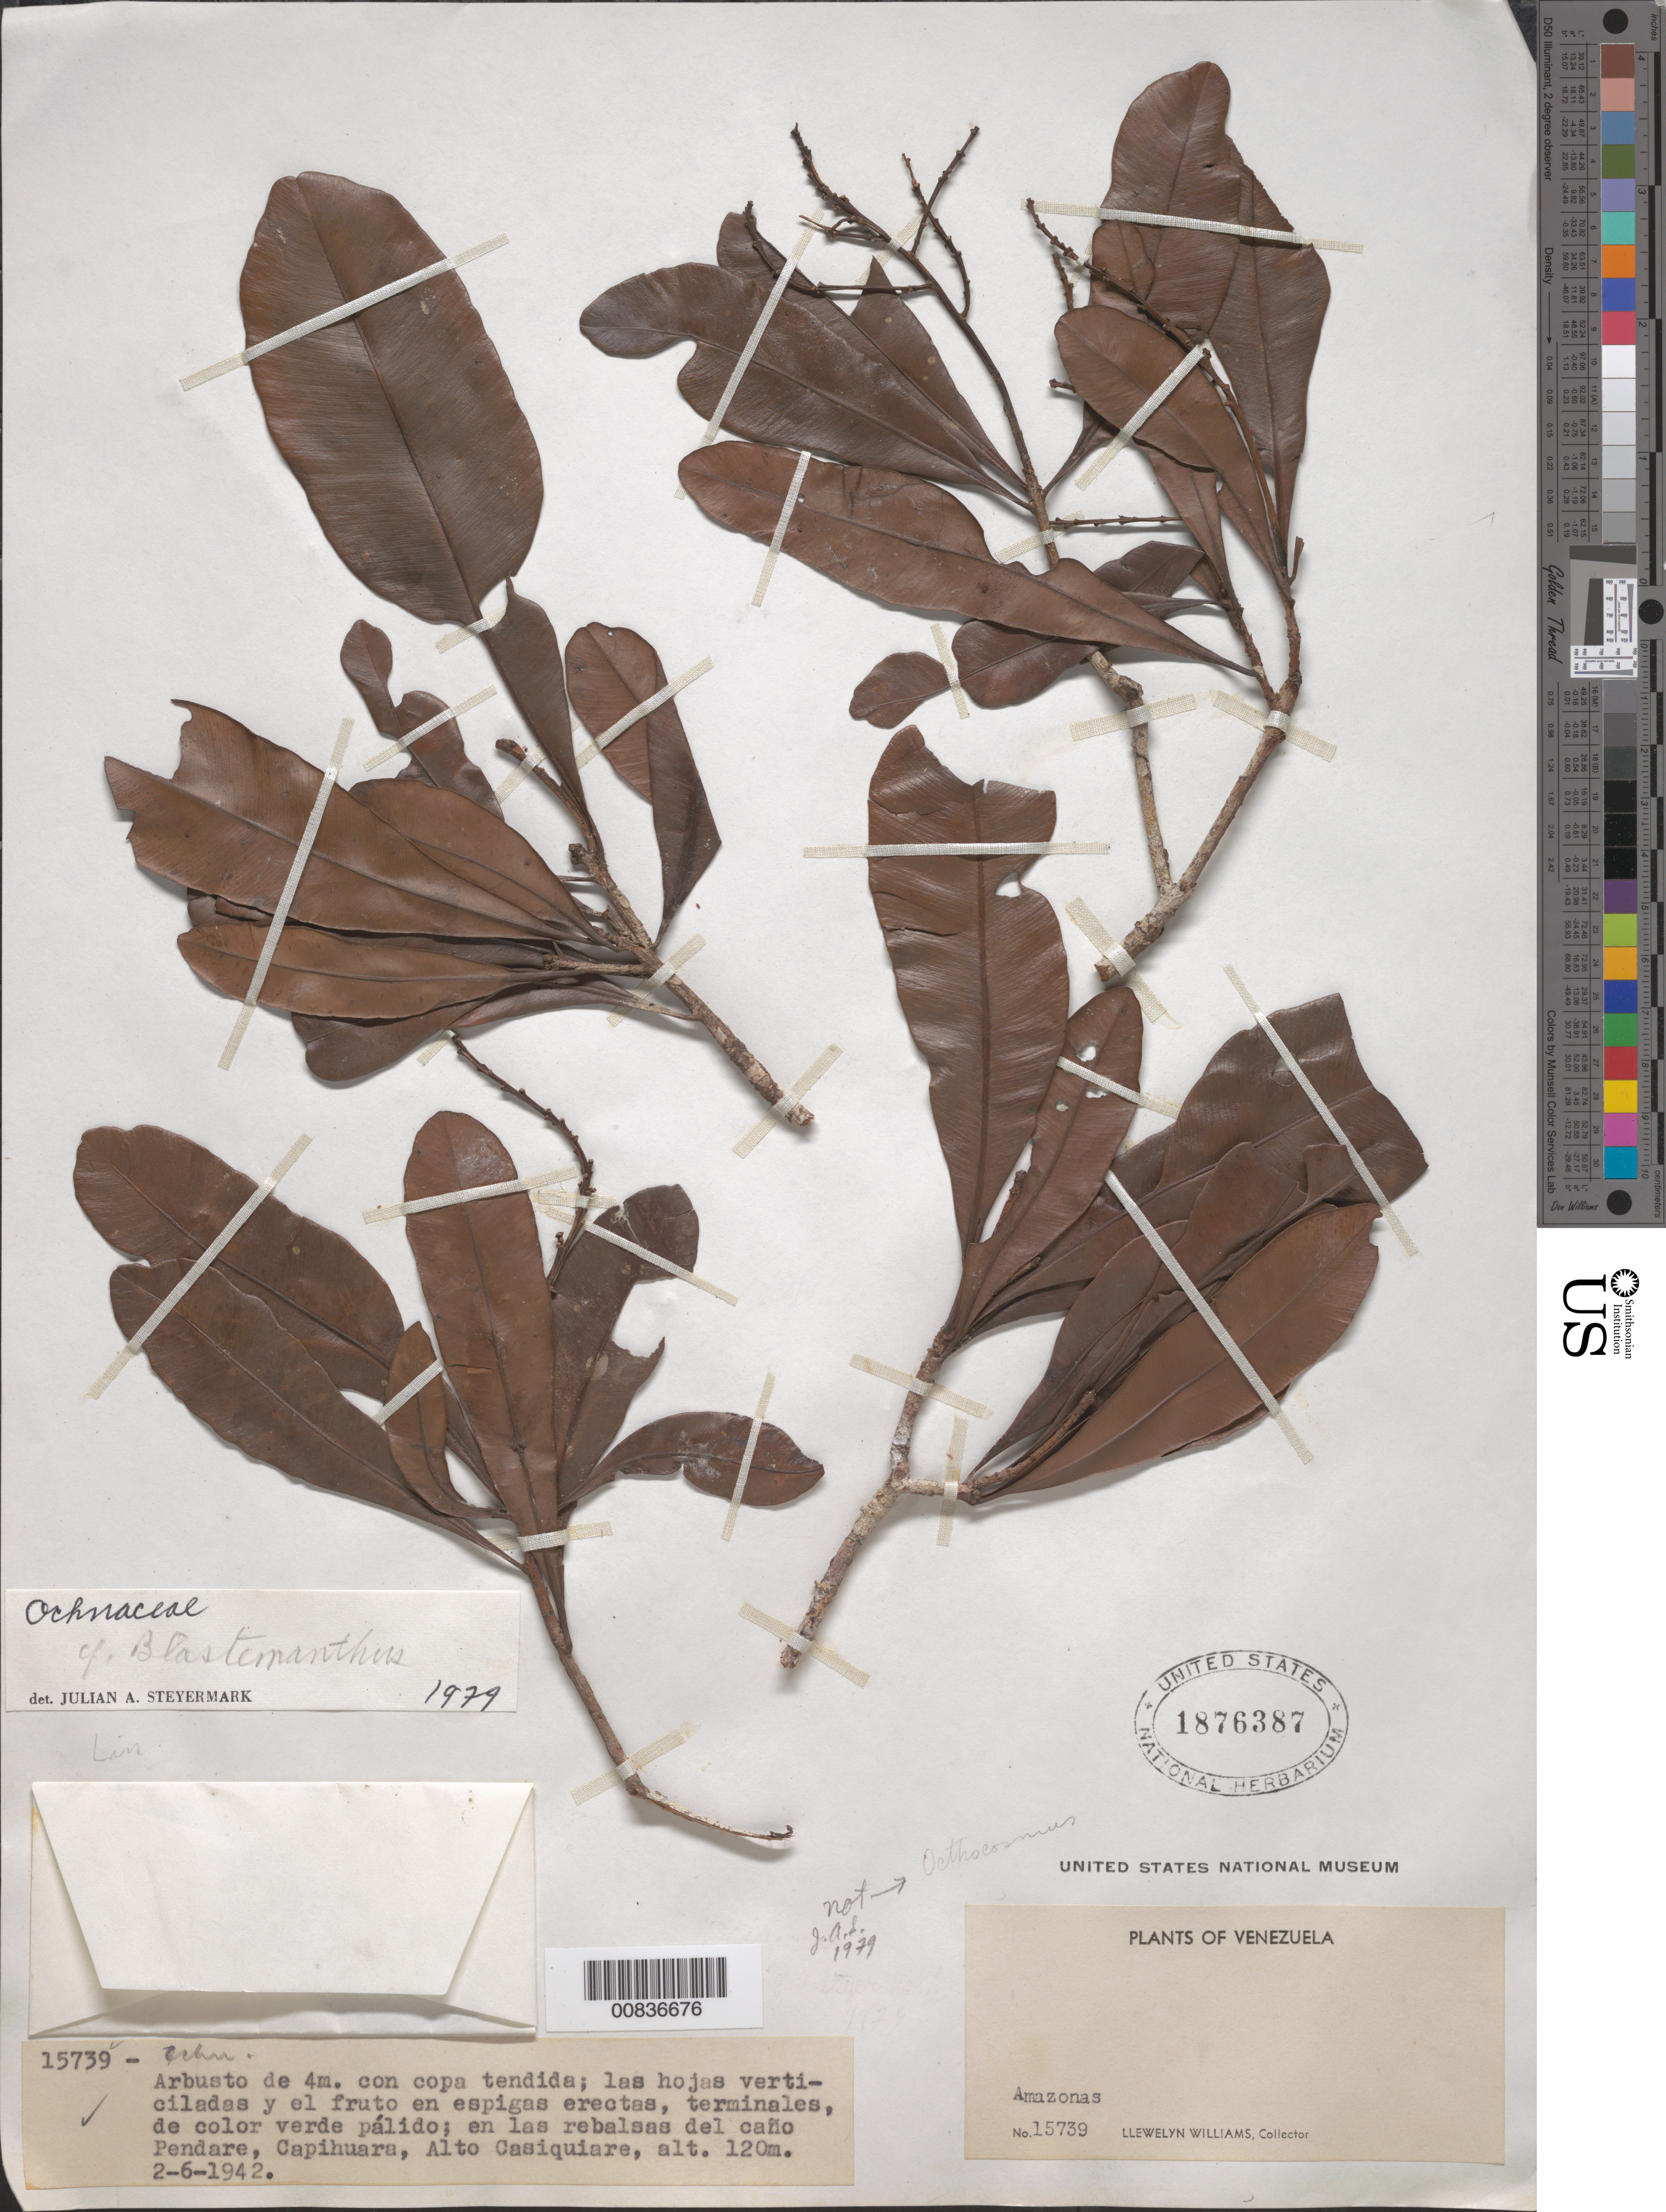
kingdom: Plantae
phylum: Tracheophyta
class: Magnoliopsida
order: Malpighiales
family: Ochnaceae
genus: Blastemanthus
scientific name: Blastemanthus sp.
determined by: Steyermark, Julian A., (VEN)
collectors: Ll. Williams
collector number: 15739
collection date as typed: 2-Jun-42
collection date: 1942-06-02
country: Venezuela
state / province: Amazonas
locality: Capihuara, Alto Casiquiare, Caño Pendare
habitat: Rebalsas del caño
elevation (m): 120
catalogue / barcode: US 1876387